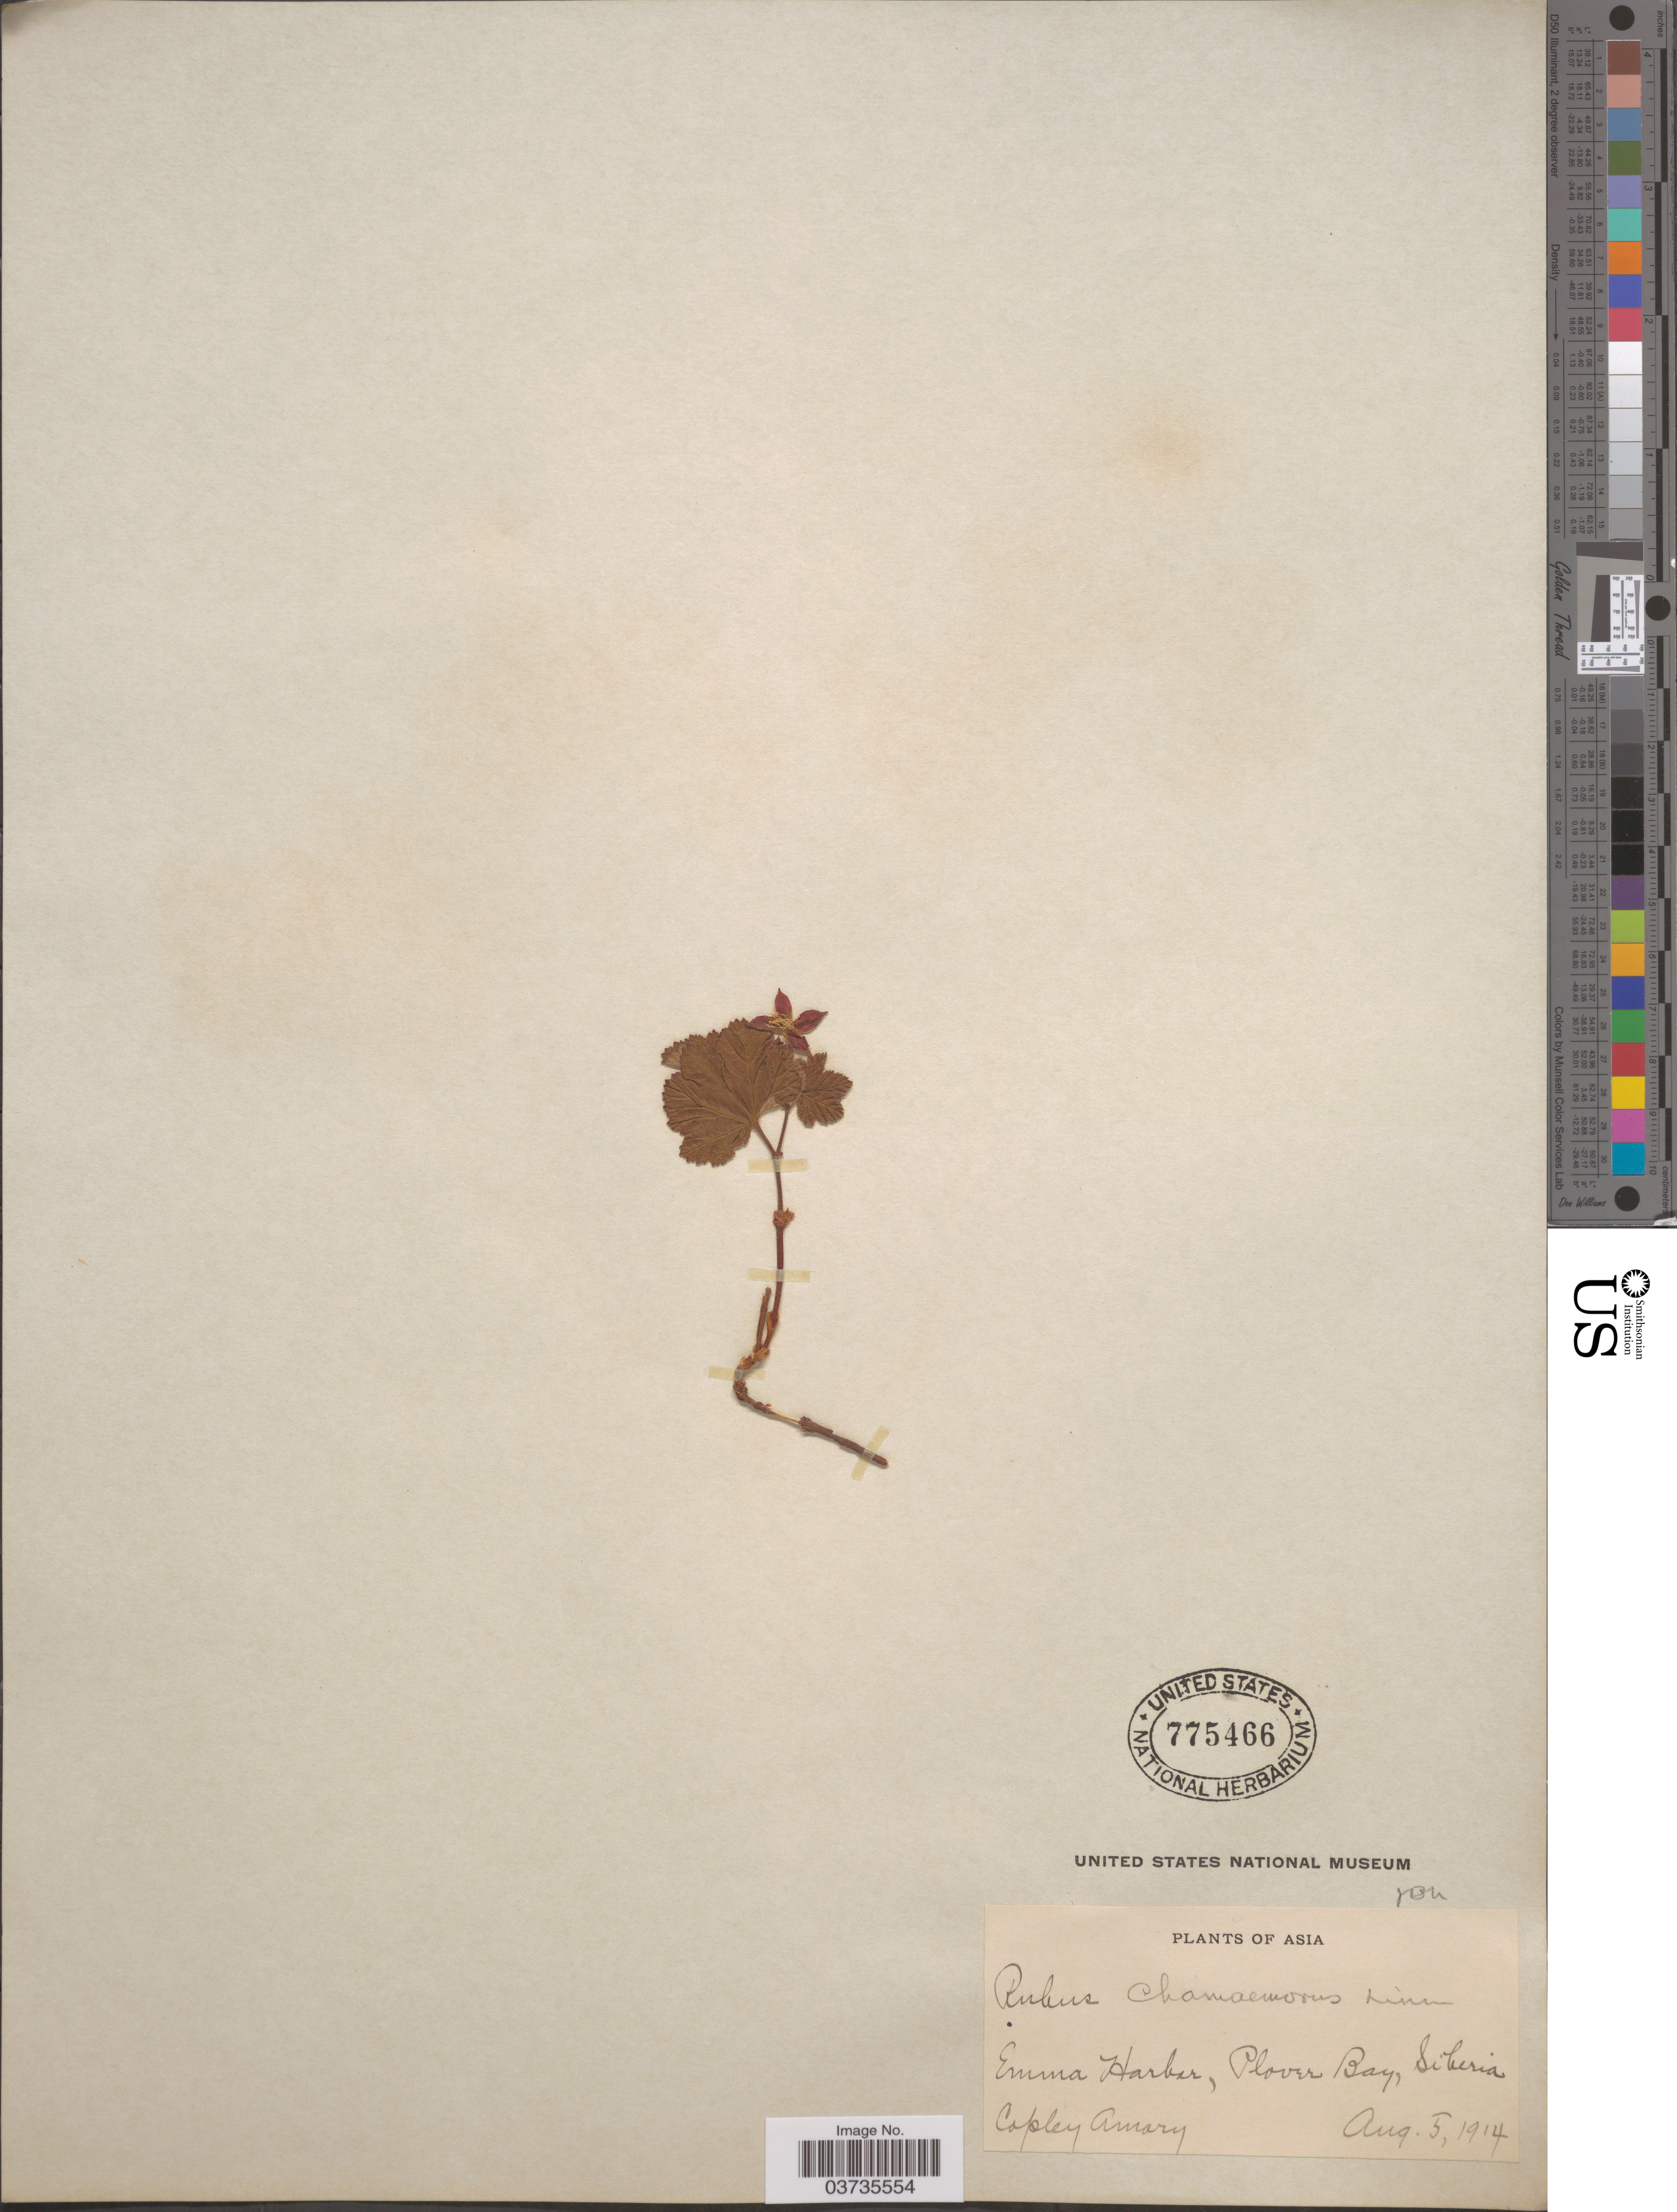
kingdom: Plantae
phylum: Tracheophyta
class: Magnoliopsida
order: Rosales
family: Rosaceae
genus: Rubus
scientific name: Rubus chamaemorus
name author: L.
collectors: C. Amary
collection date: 1914-08-05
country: Russian Federation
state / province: Chukotka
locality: Asia. Emma Harbor, Plover Bay, Siberia.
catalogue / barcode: US 775466